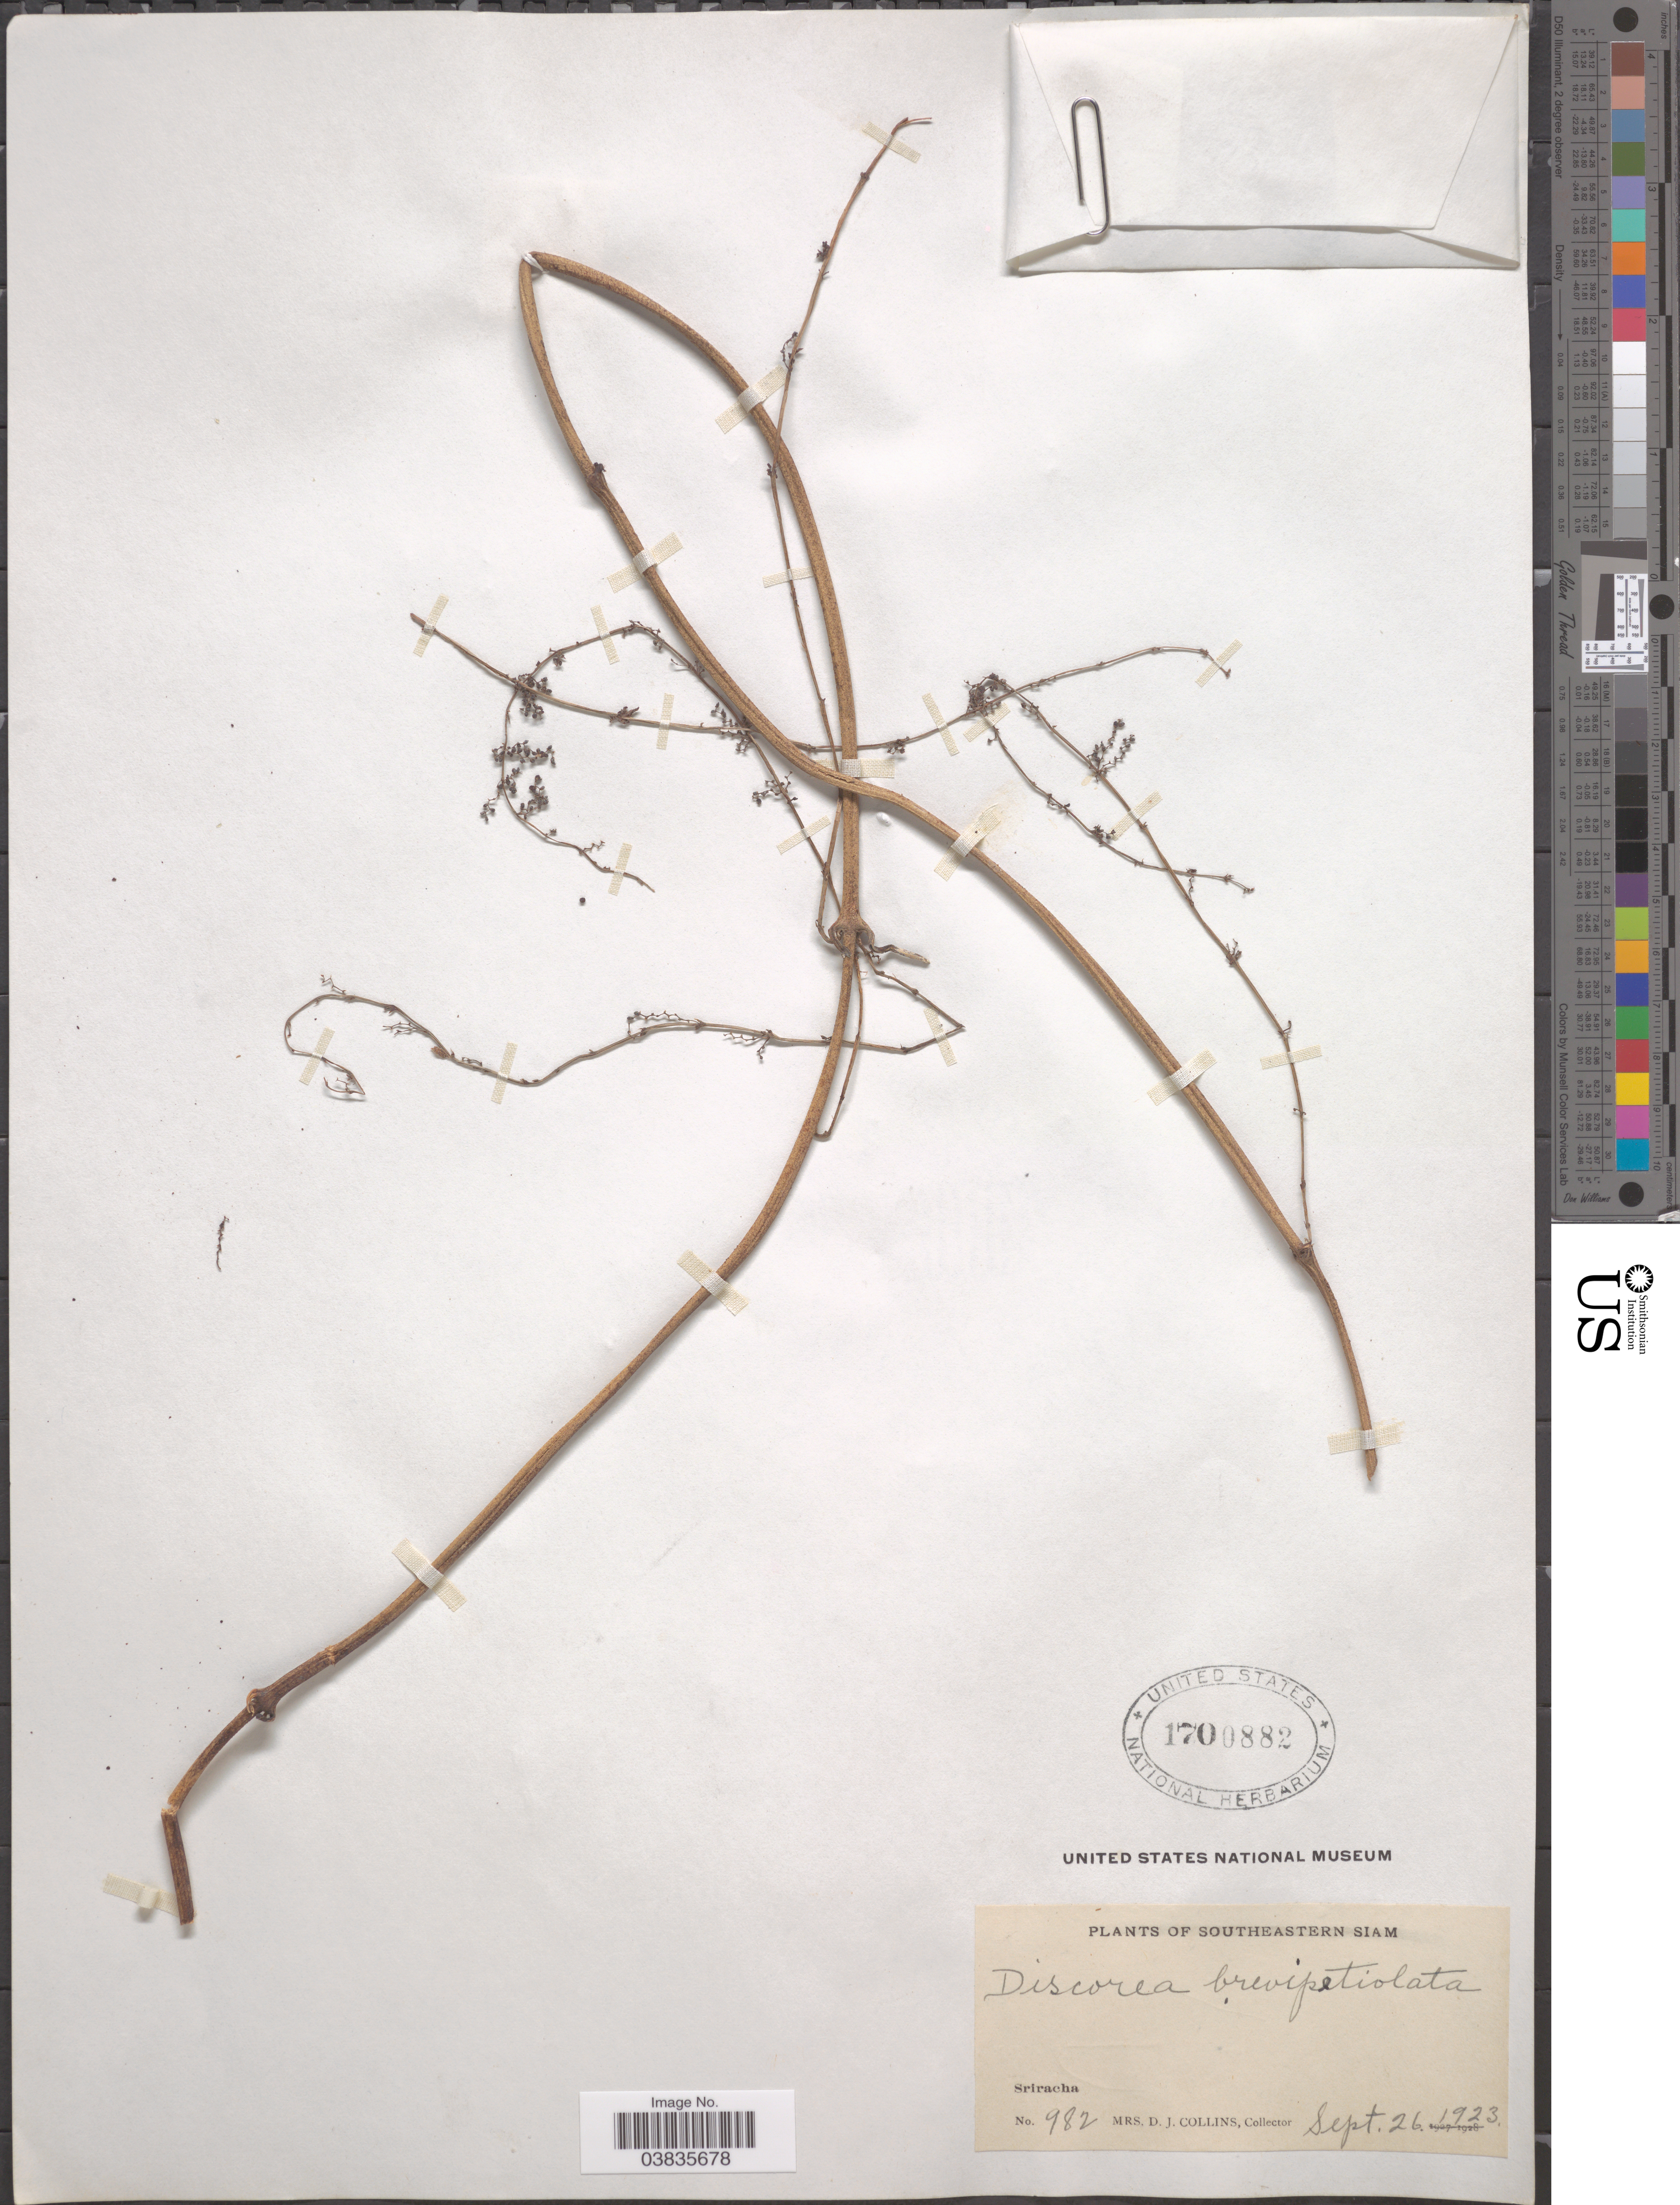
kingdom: Plantae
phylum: Tracheophyta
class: Liliopsida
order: Dioscoreales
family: Dioscoreaceae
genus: Dioscorea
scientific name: Dioscorea brevipetiolata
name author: Prain & Burkill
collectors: Mrs. D. J. Collins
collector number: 982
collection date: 1923-09-26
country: Thailand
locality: Southeastern Siam. Sriracha.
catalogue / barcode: US 1700882